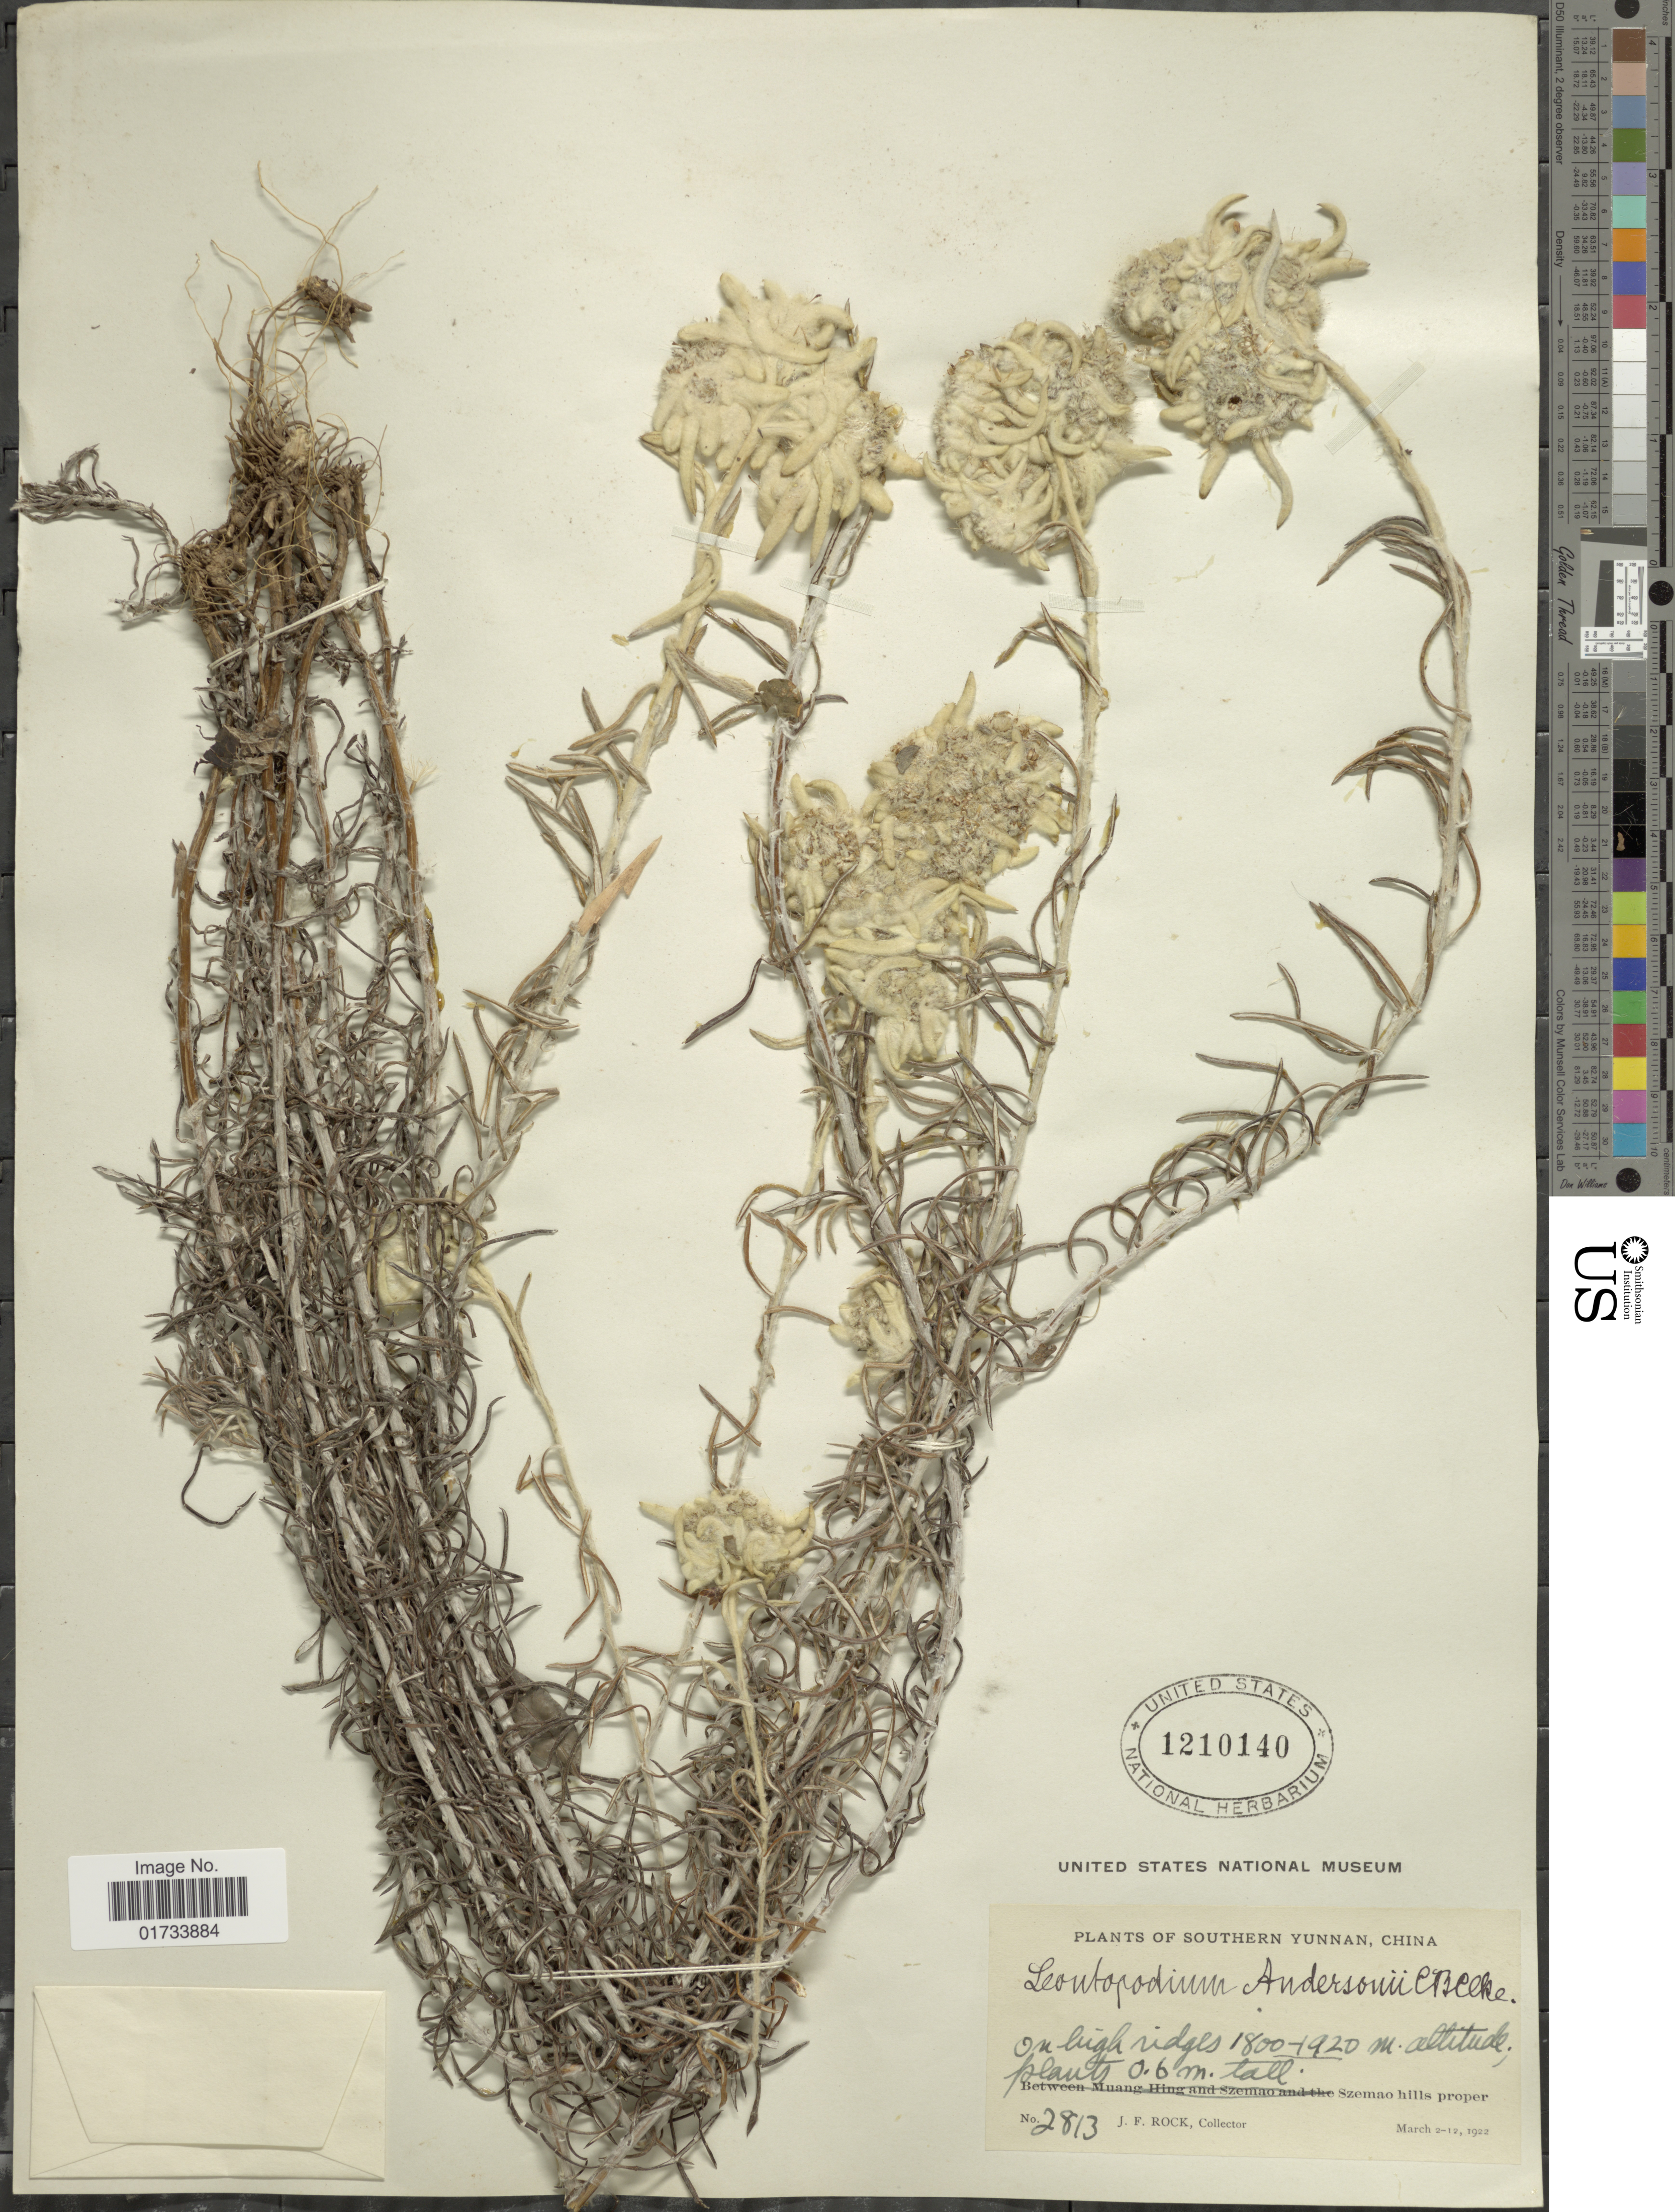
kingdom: Plantae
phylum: Tracheophyta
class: Magnoliopsida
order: Asterales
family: Asteraceae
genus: Leontopodium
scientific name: Leontopodium andersonii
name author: C.B. Clarke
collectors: J. Rock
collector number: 2813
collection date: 1922-03-02/1922-03-12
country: China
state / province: Yunnan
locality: Southern Yunnan, on high ridges, Szemao hills proper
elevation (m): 1800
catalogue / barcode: US 1210140